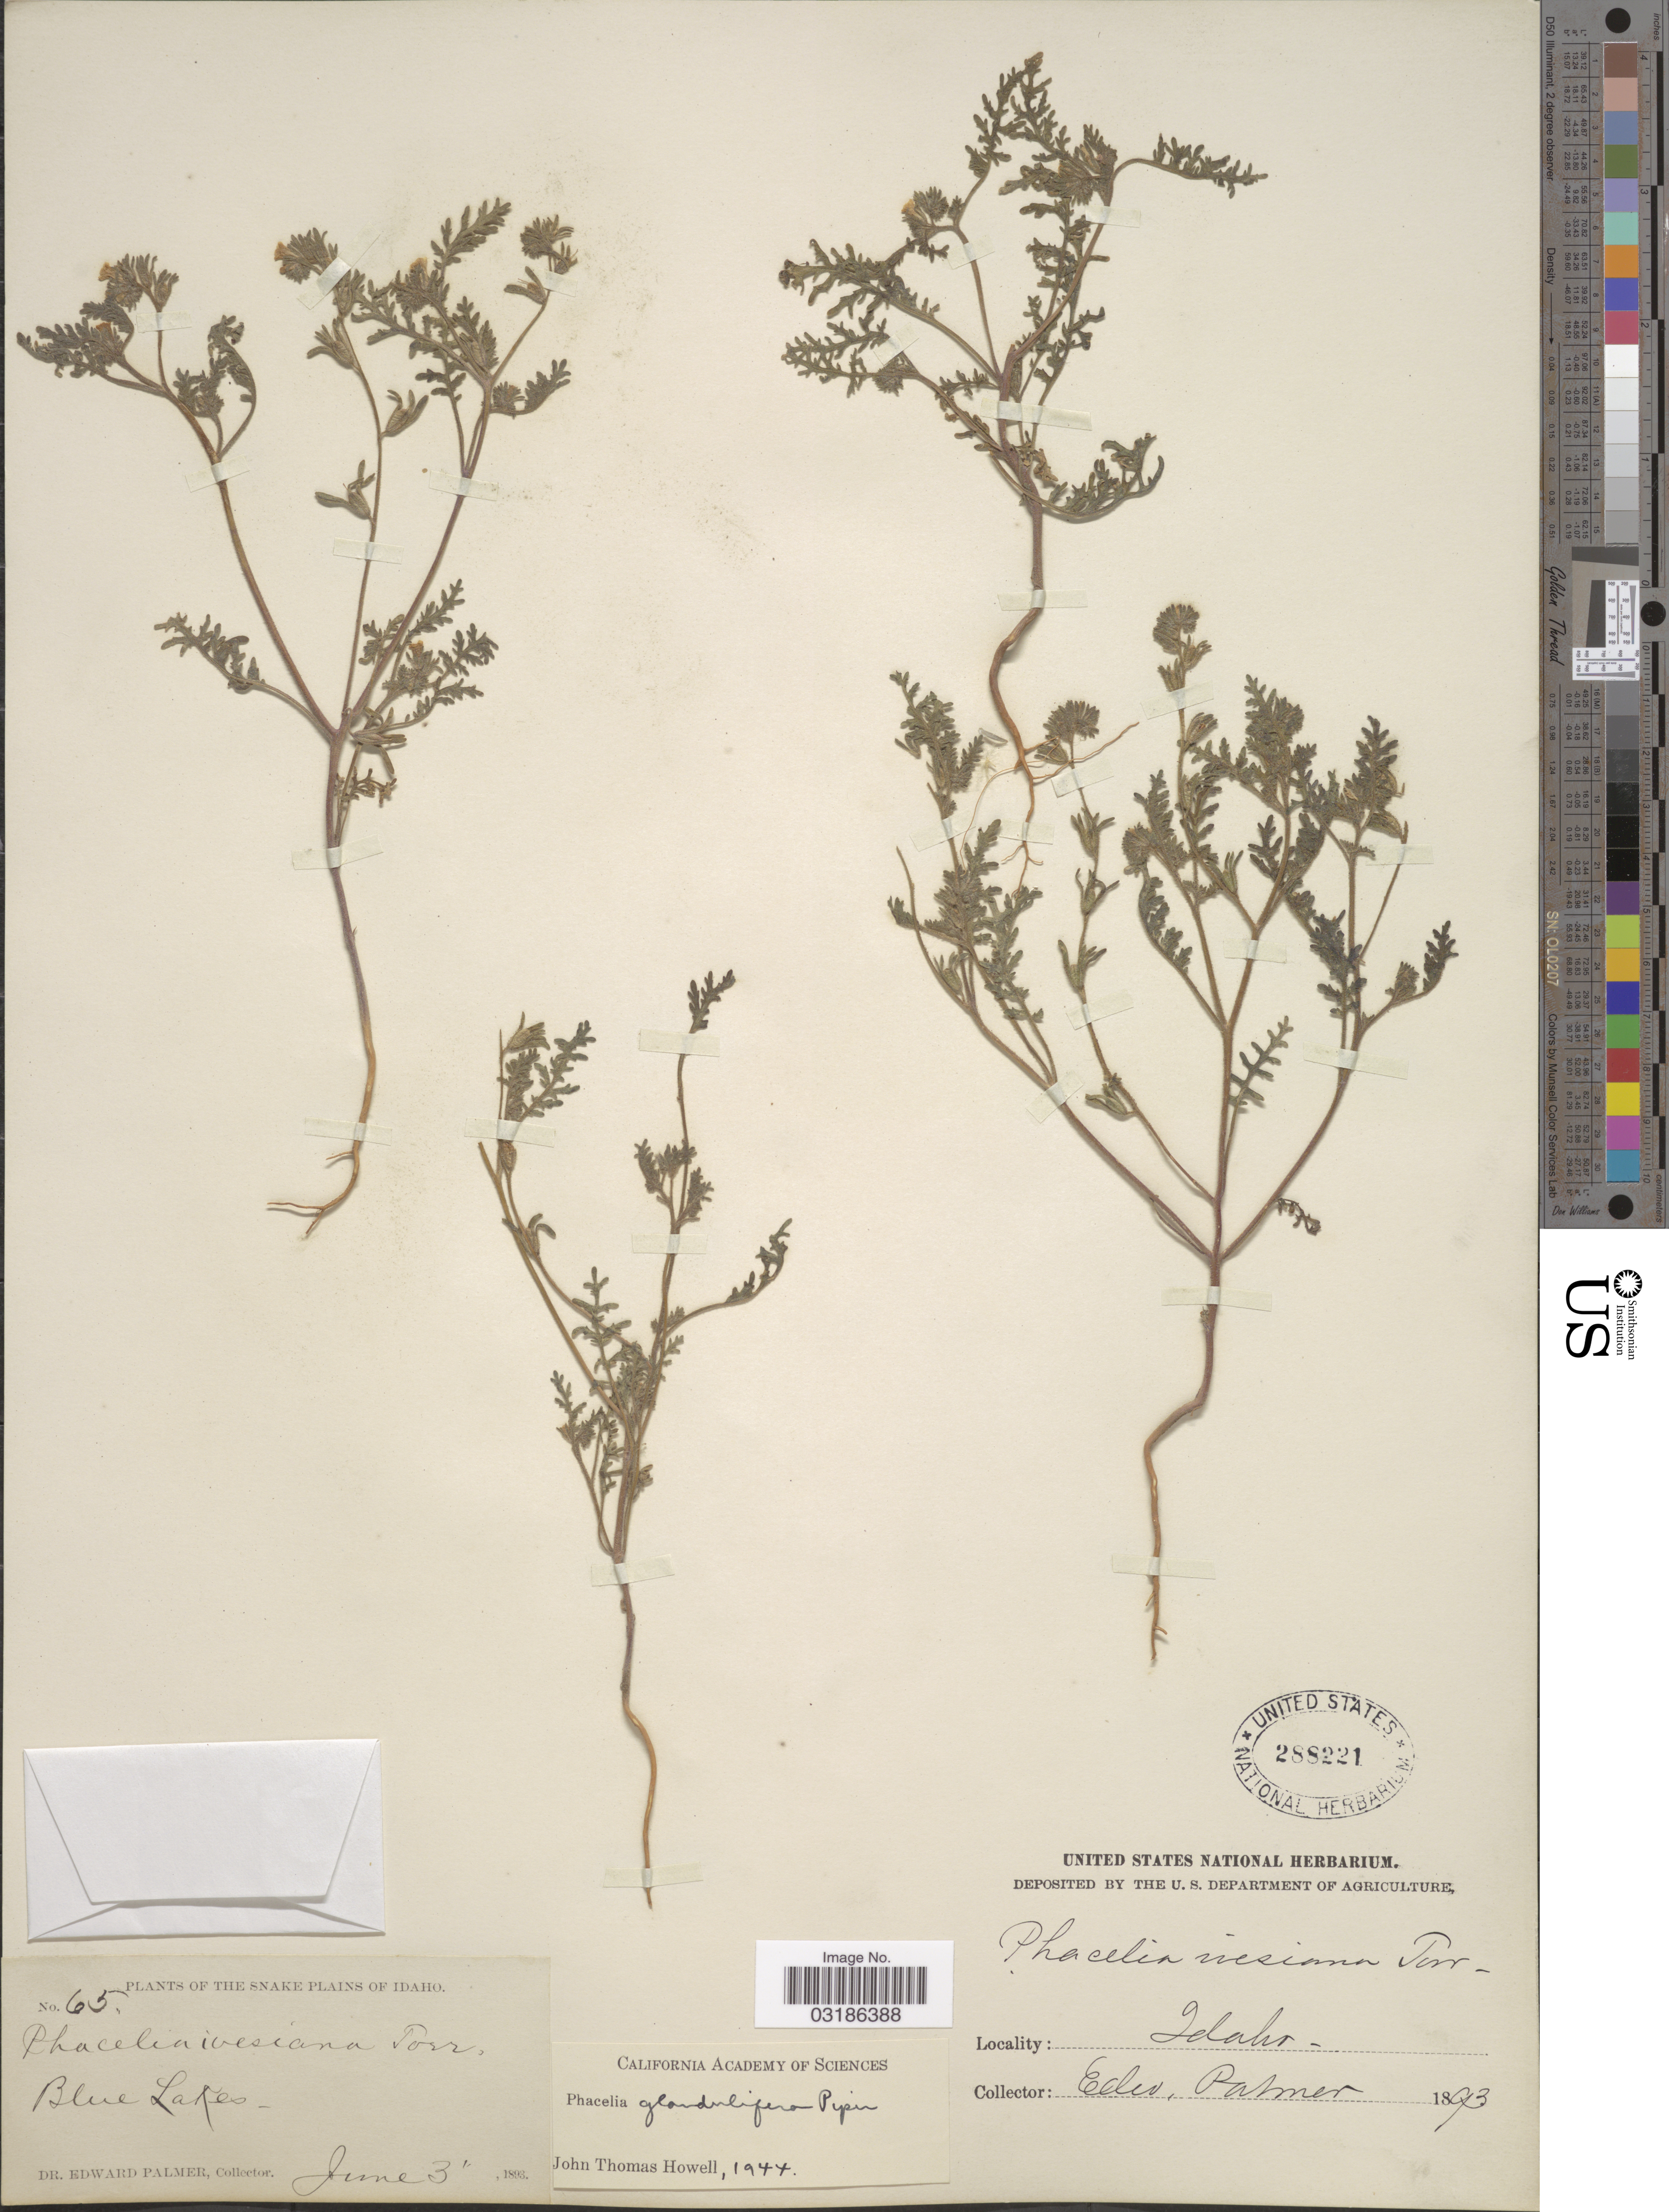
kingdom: Plantae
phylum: Tracheophyta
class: Magnoliopsida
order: Boraginales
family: Hydrophyllaceae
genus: Phacelia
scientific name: Phacelia glandulifera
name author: Piper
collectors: E. Palmer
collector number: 65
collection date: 1893-06-03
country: United States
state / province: Idaho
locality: Snake Plains of Idaho. Blue Lakes.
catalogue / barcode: US 288221